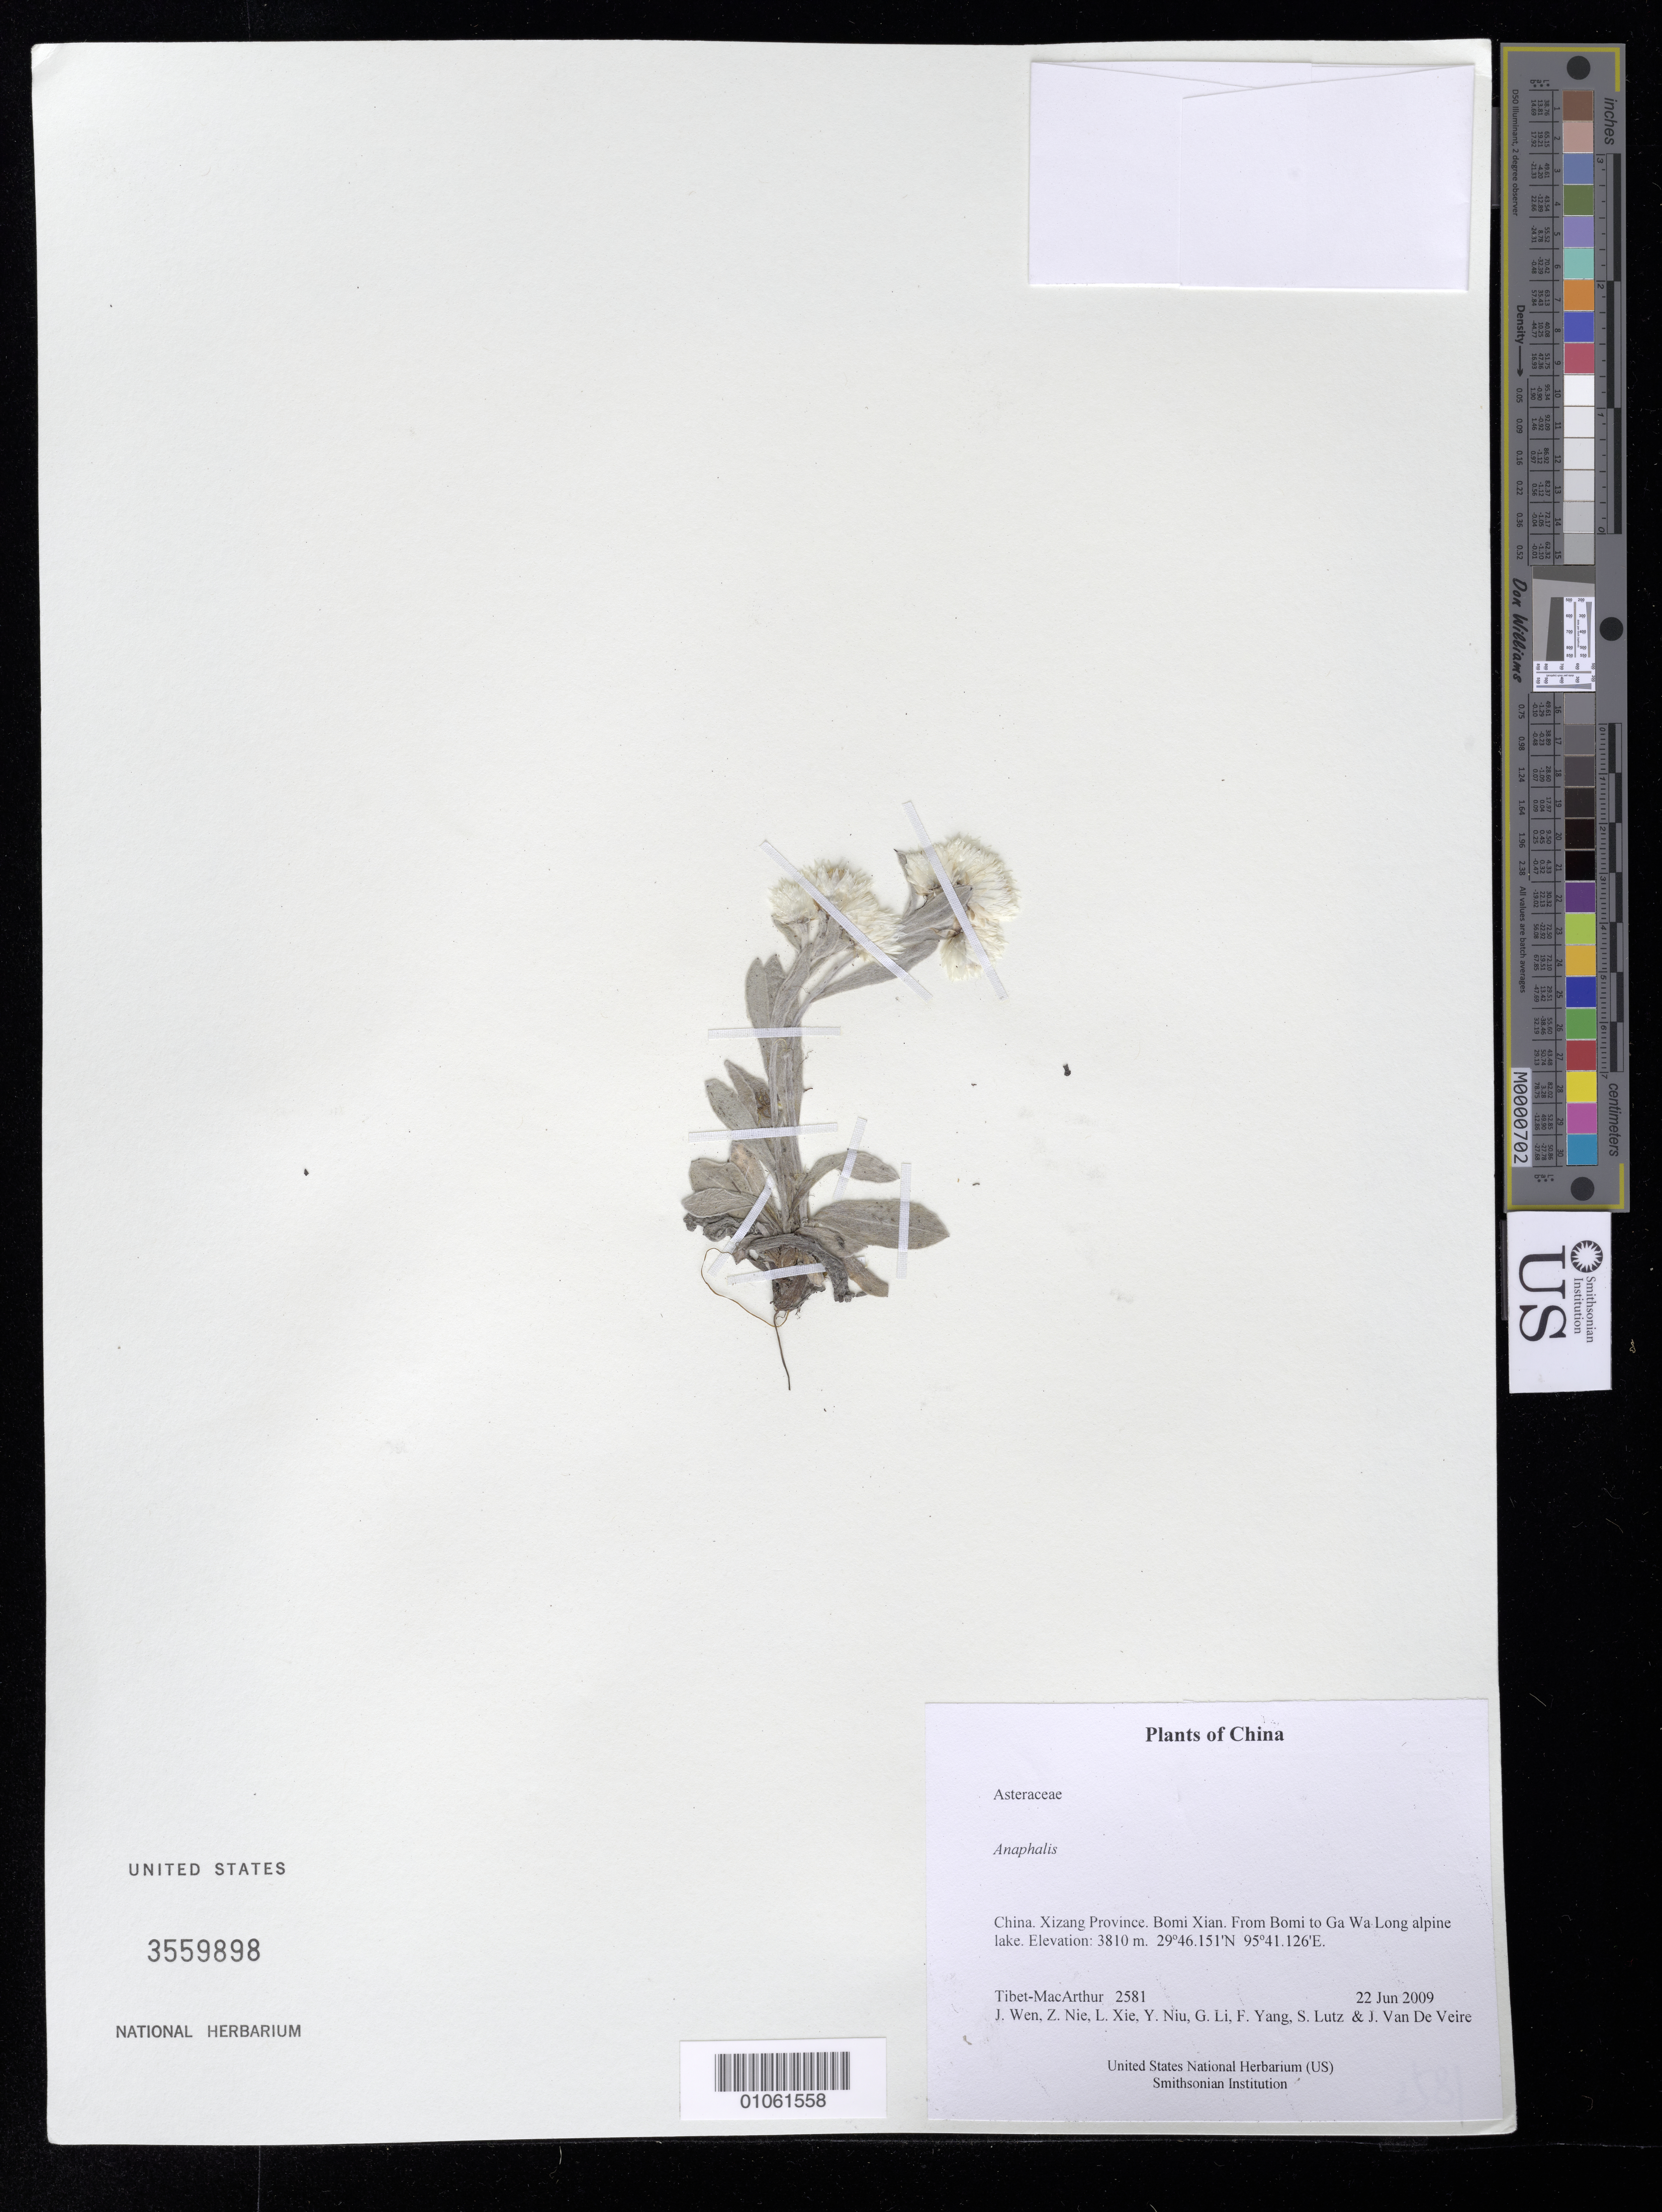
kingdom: Plantae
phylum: Tracheophyta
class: Magnoliopsida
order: Asterales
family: Asteraceae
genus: Anaphalis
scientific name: Anaphalis sp.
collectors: Tibet-MacArthur, J. Wen, Z. Nie, L. Xie, Y. Niu, G. Li, F. Yang, S. Lutz & J. Van De Veire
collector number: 2581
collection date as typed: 22 Jun 2009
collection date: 2009-06-22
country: China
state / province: Xizang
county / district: Bomi Xian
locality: From Bomi to Ga Wa Long alpine lake.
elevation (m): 3810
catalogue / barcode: US 3559898